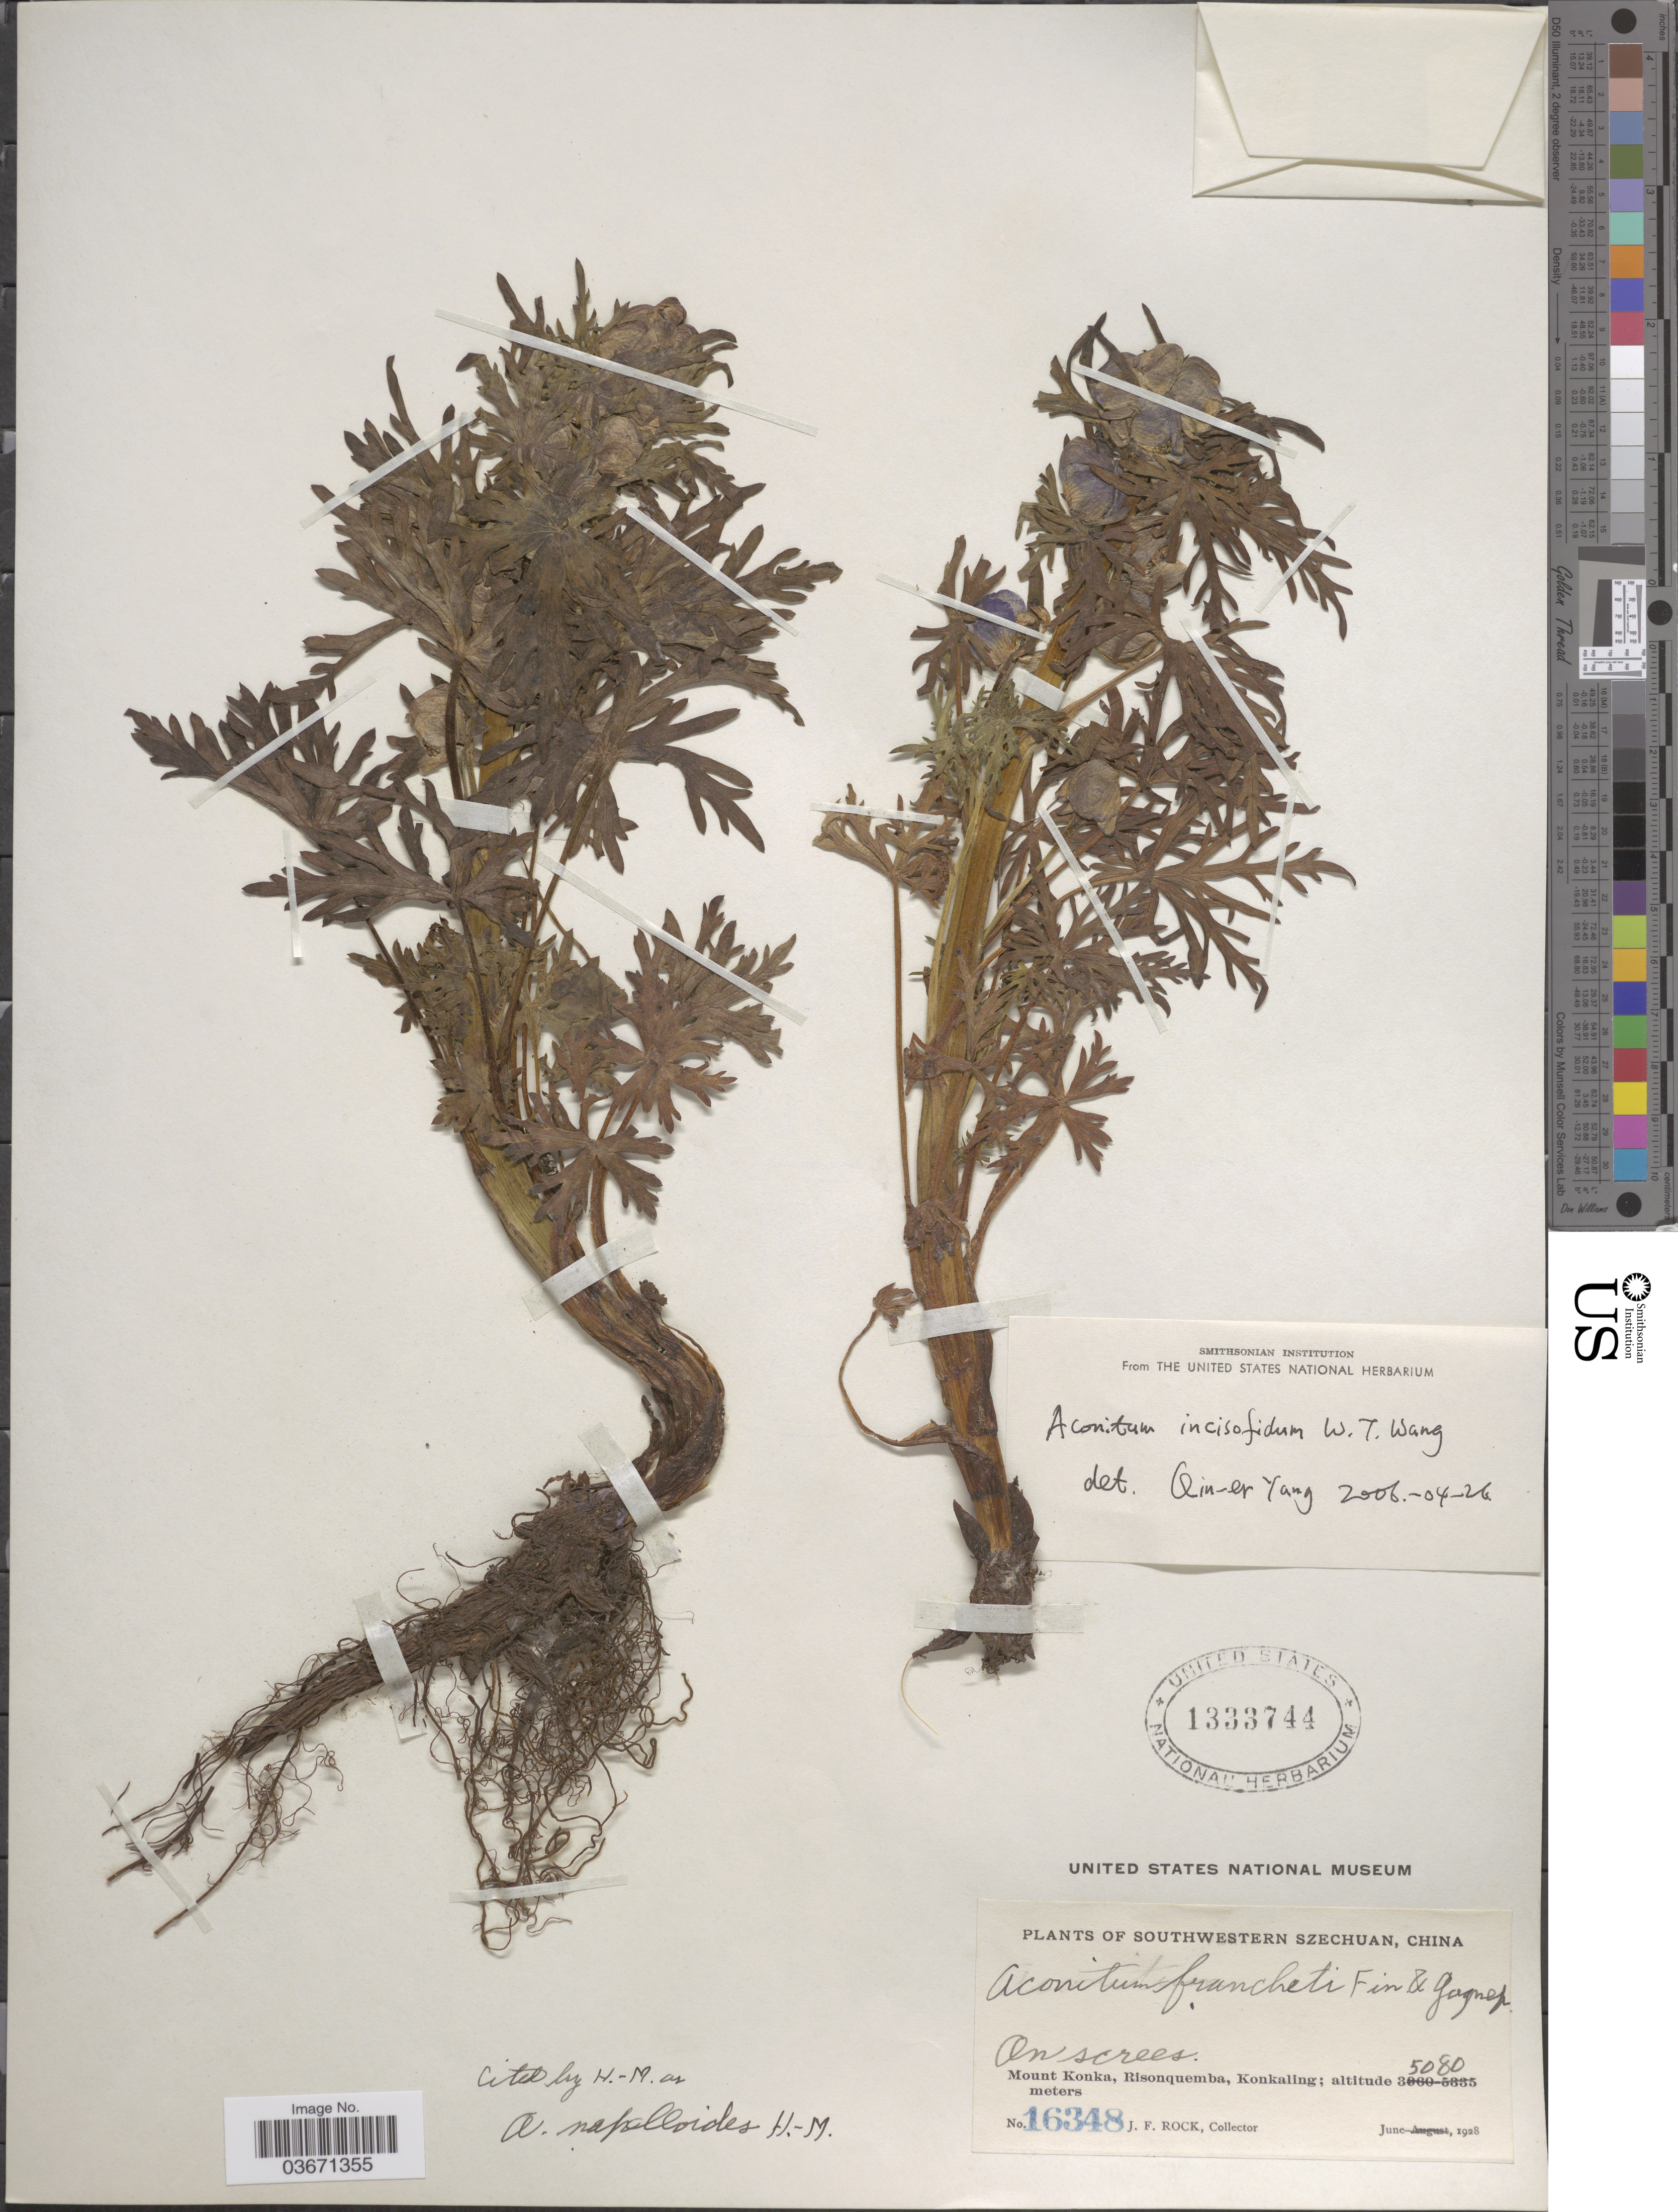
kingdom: Plantae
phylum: Tracheophyta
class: Magnoliopsida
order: Ranunculales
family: Ranunculaceae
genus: Aconitum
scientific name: Aconitum incisofidum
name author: W.T. Wang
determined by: Yang, Q. E.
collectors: J. Rock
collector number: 16348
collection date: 1928-06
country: China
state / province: Sichuan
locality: Southwestern Szechuan. Mount Konka, Risonquemba, Konkaling.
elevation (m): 5080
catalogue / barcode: US 1333744